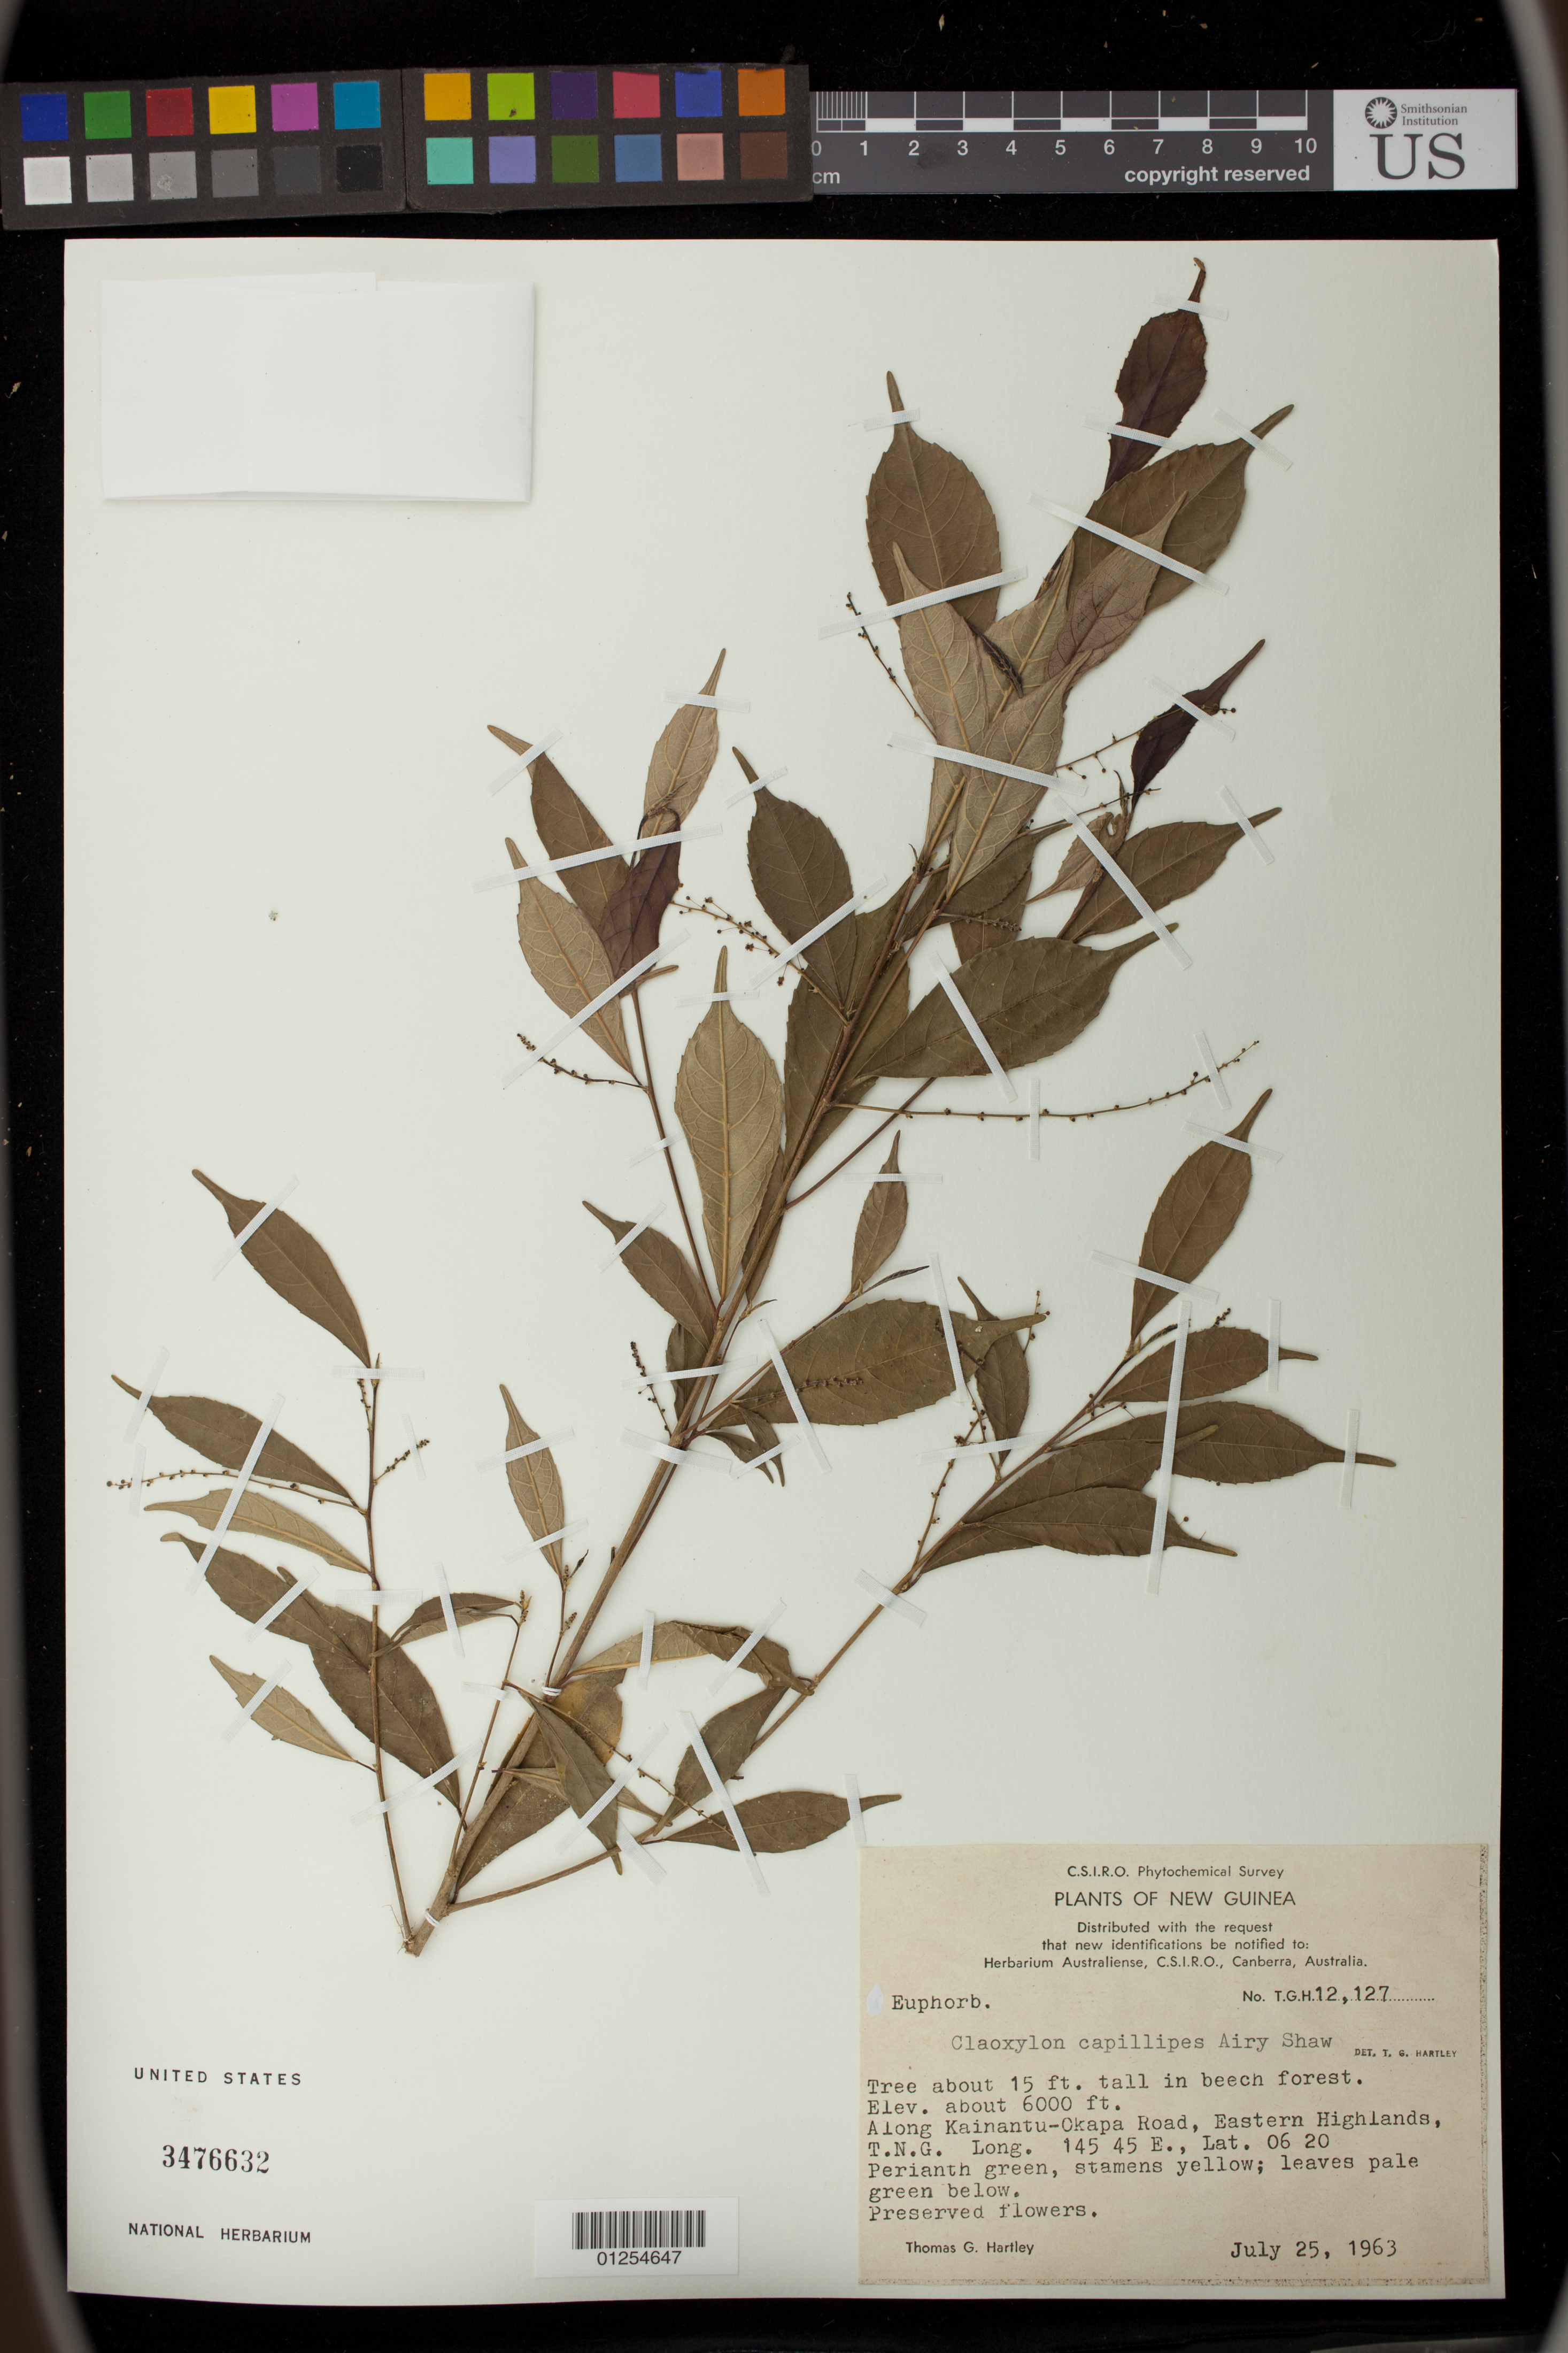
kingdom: Plantae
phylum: Tracheophyta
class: Magnoliopsida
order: Malpighiales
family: Euphorbiaceae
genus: Claoxylon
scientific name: Claoxylon capillipes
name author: Airy Shaw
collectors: T. G. Hartley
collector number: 12127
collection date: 1963-07-25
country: Papua New Guinea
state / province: Eastern Highlands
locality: Along Kainantu-Okapa Road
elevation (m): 1829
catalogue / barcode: US 3476632